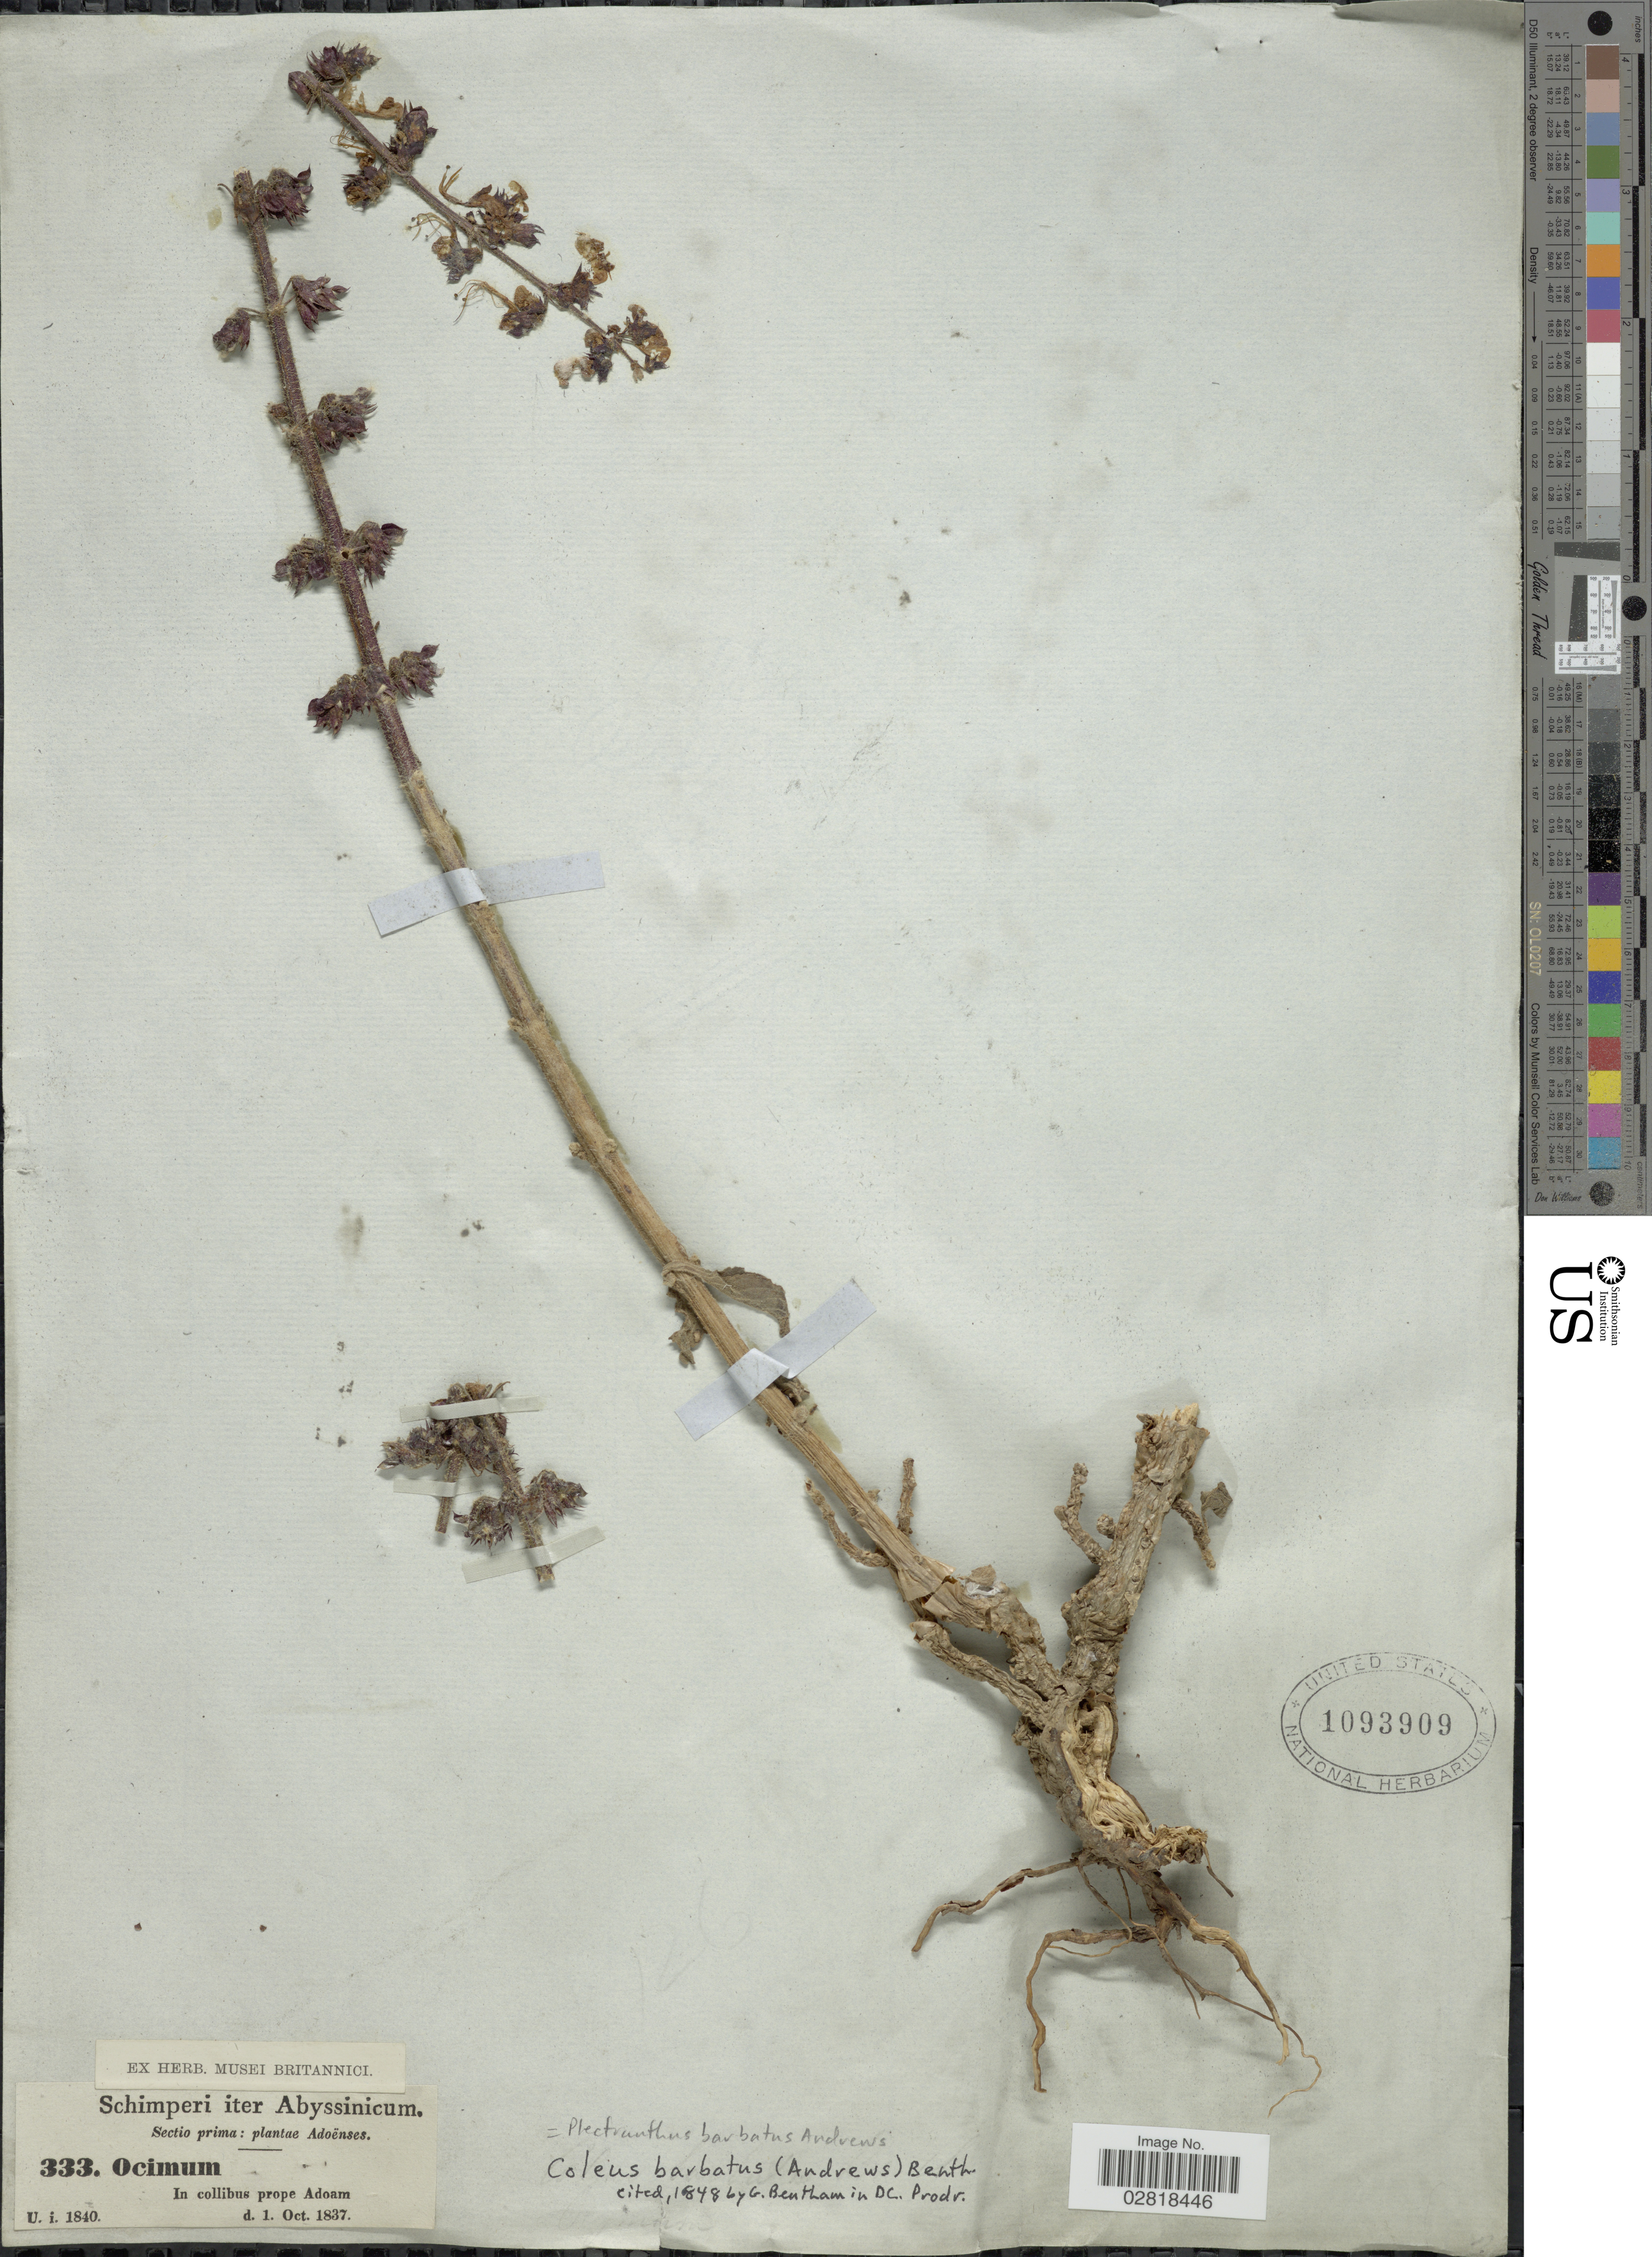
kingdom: Plantae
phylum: Tracheophyta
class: Magnoliopsida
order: Lamiales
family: Lamiaceae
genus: Plectranthus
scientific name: Plectranthus barbatus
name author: Andrews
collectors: -. Schimper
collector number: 333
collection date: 1837-10-01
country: Eritrea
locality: Iter Abyssinicum. Adoënses. In collibus prope Adoam.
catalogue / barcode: US 1093909